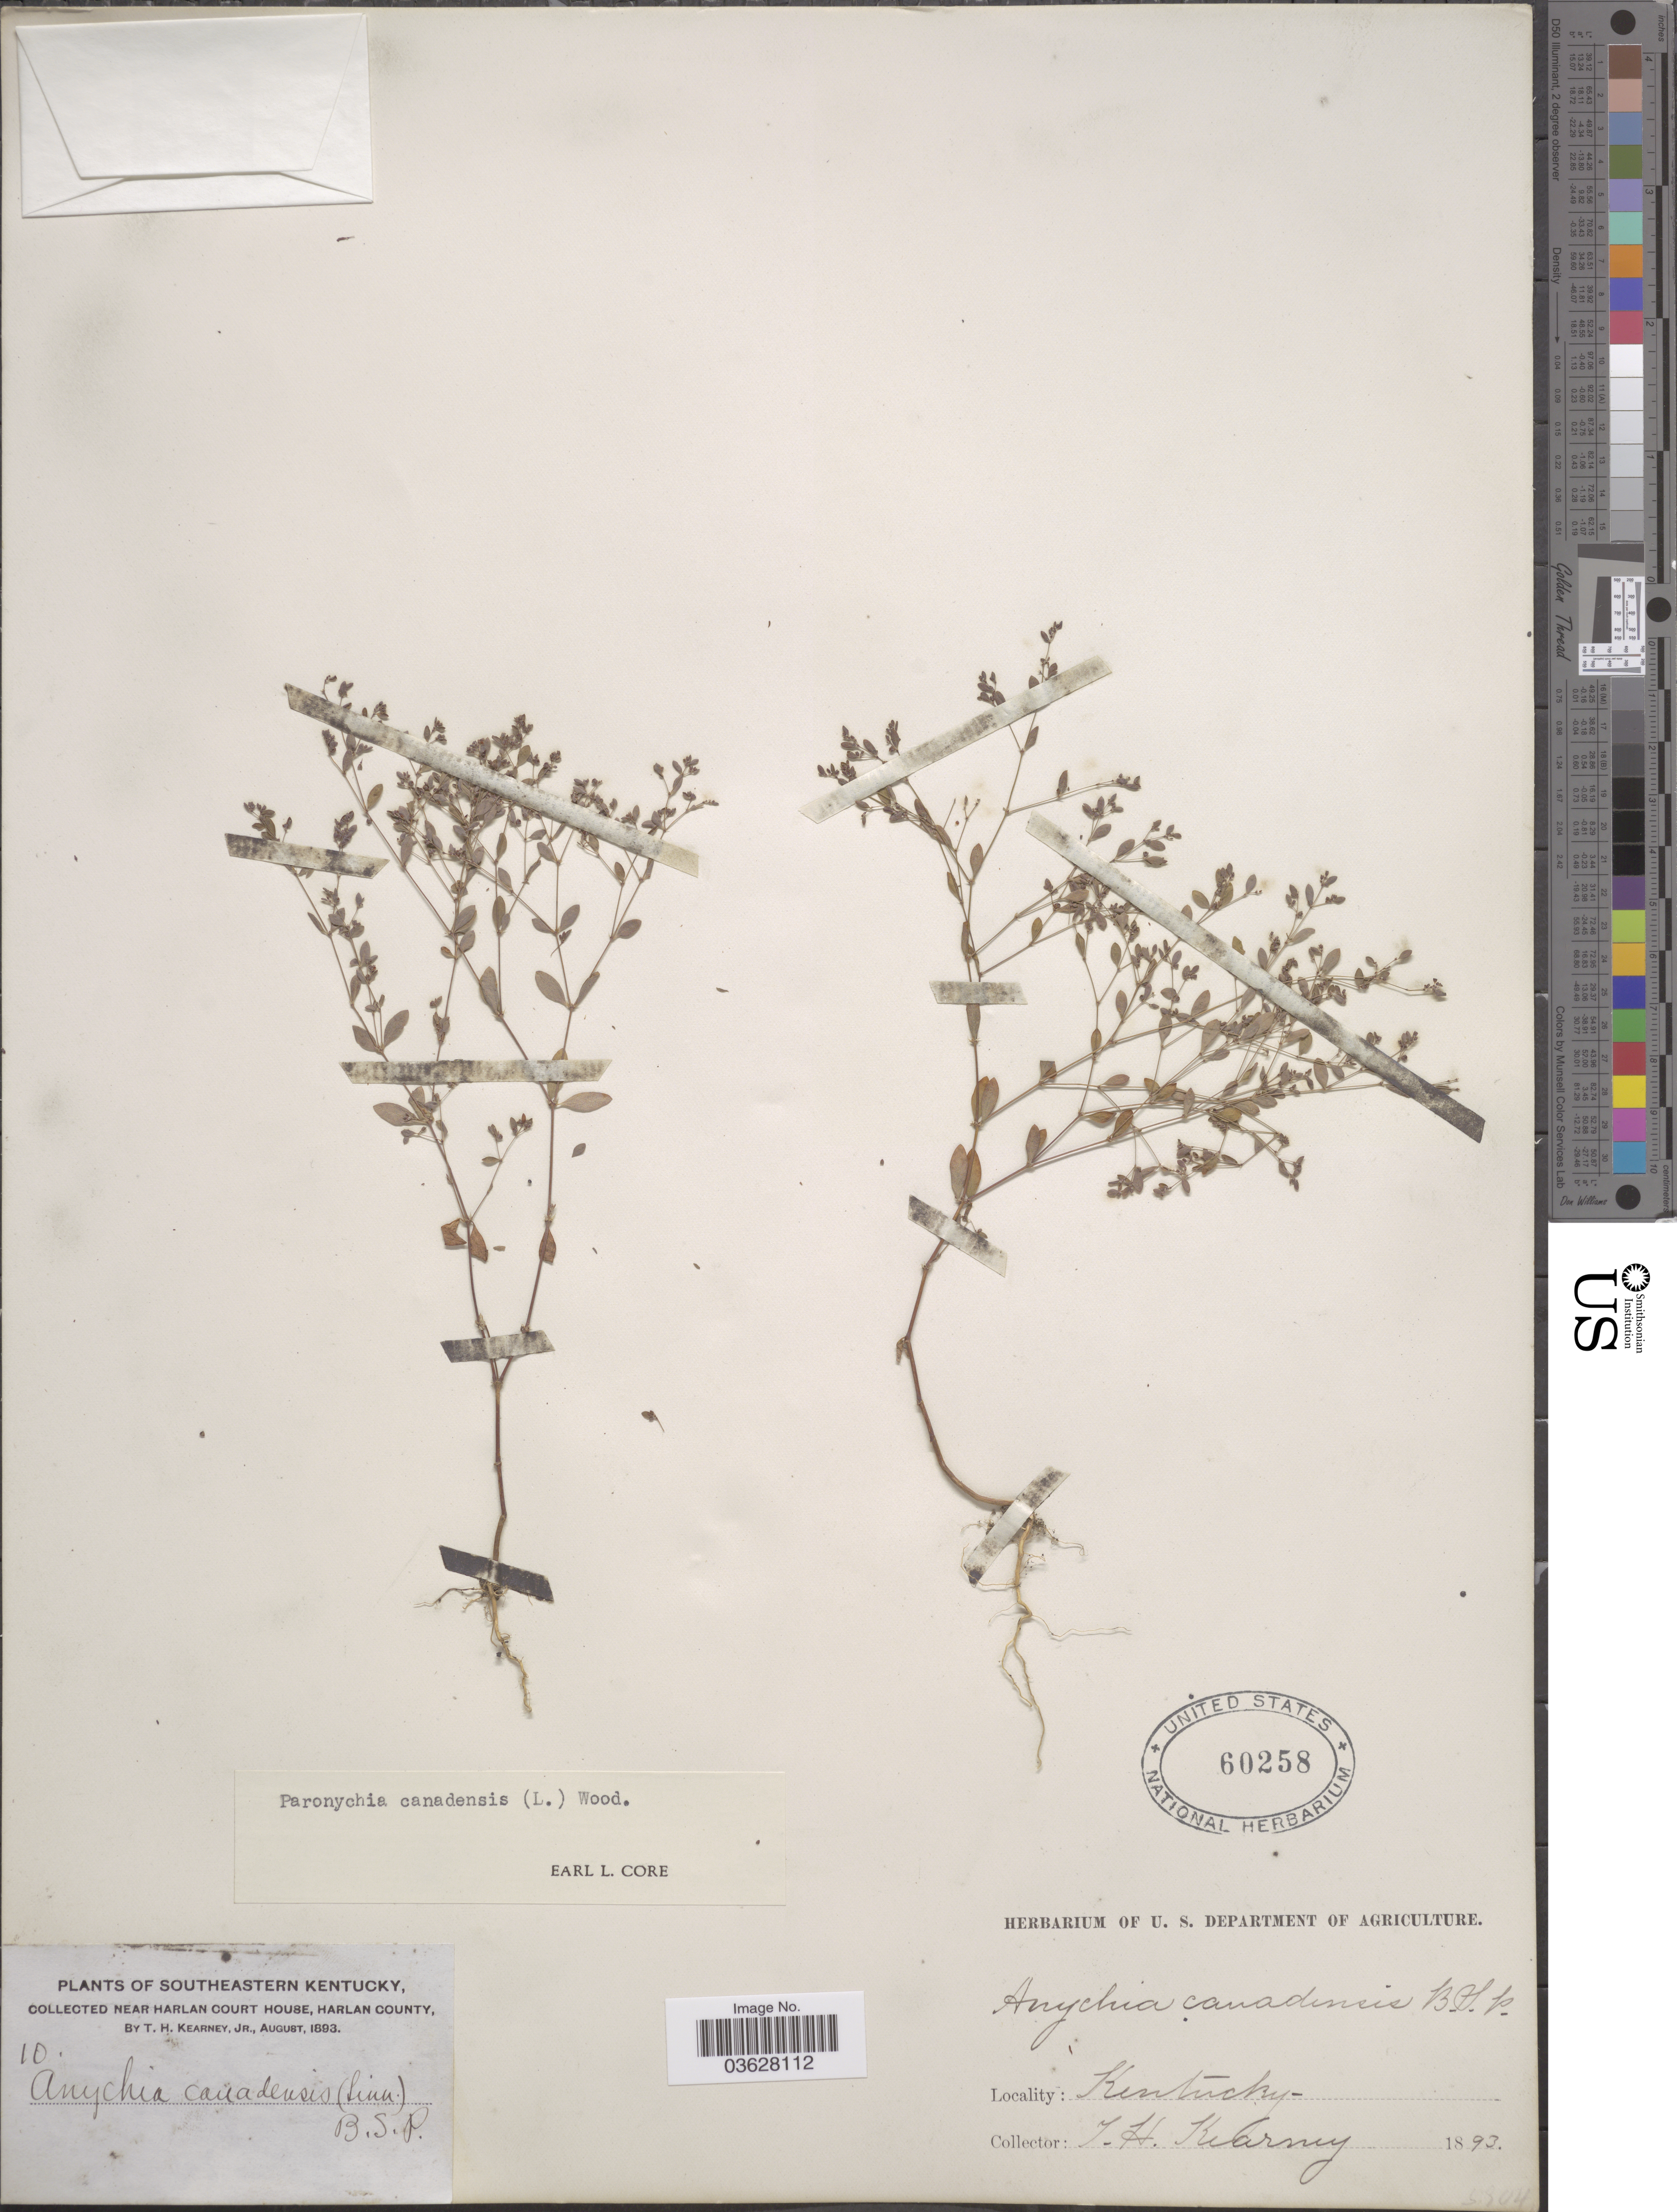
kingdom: Plantae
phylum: Tracheophyta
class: Magnoliopsida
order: Caryophyllales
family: Caryophyllaceae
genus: Paronychia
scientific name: Paronychia canadensis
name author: (L.) Alph. Wood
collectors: T. H. Kearney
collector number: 10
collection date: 1893-08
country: United States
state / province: Kentucky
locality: Southeastern Kentucky, near Harlan Court House, Harlan County.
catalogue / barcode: US 60258